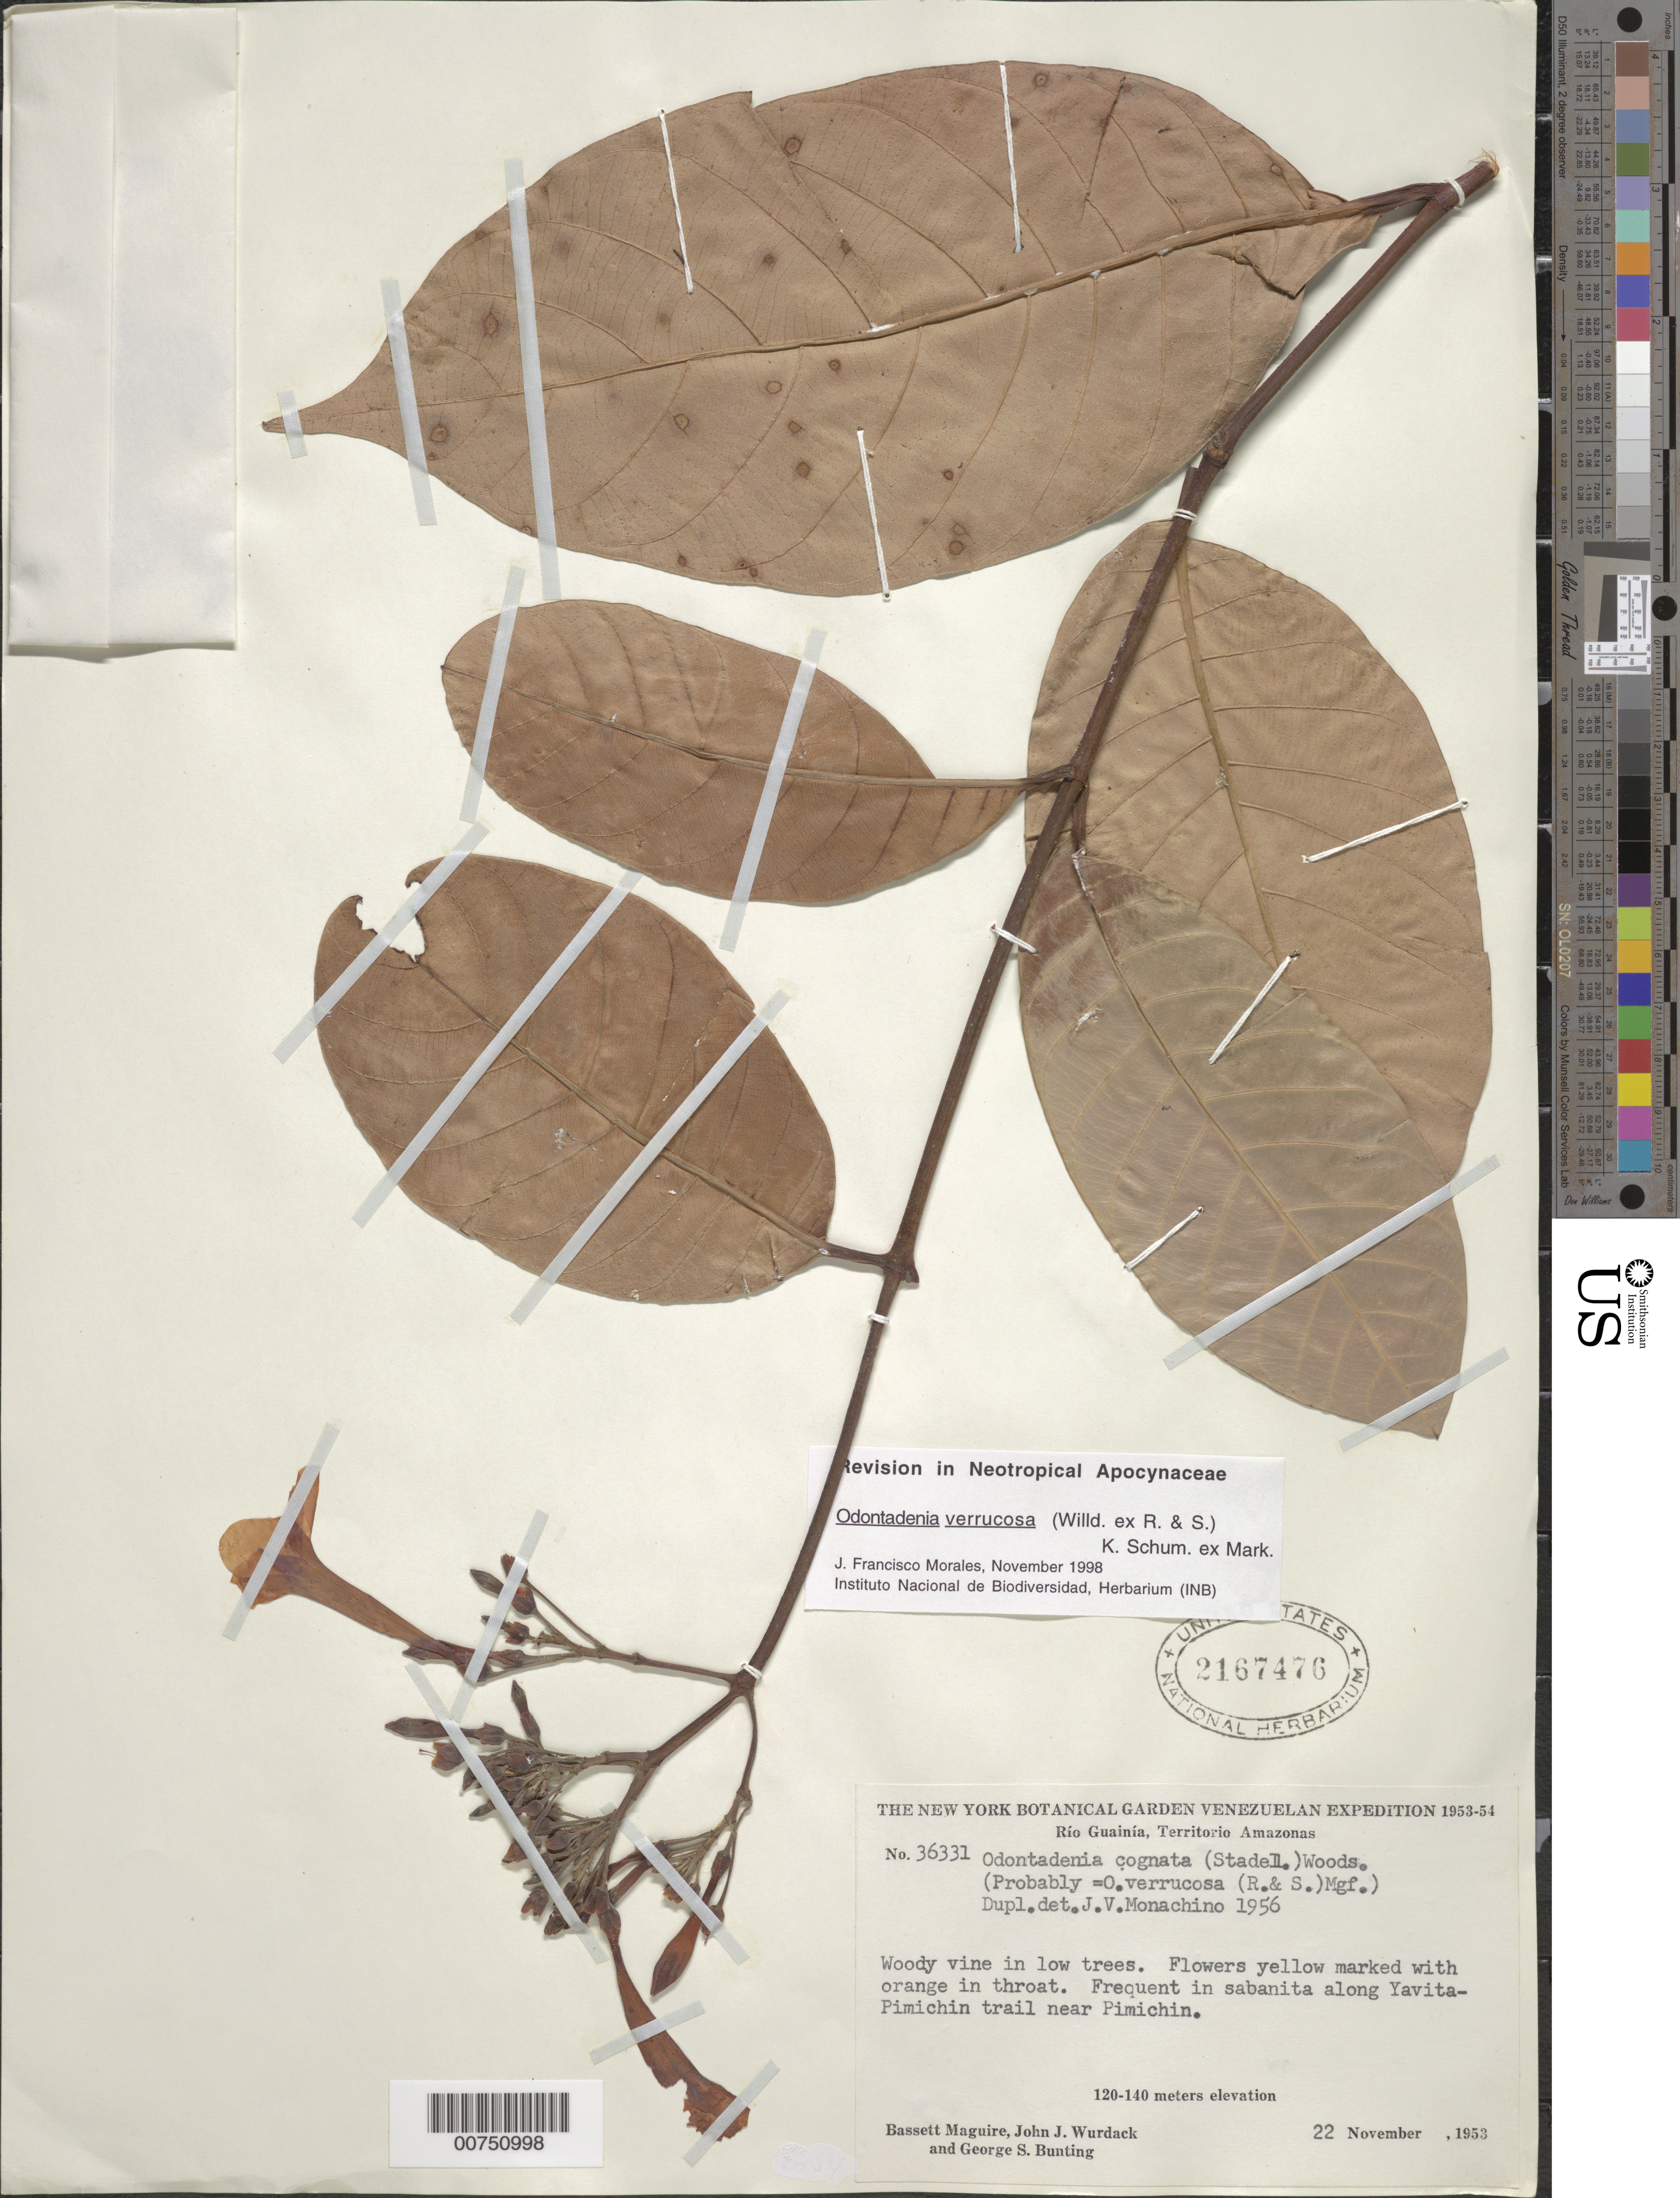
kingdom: Plantae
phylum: Tracheophyta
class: Magnoliopsida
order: Gentianales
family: Apocynaceae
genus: Odontadenia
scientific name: Odontadenia verrucosa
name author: (Willd. ex Roem. & Schult.) K. Schum. ex Markgr.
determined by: Morales, J. F.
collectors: B. Maguire, J. J. Wurdack & G. S. Bunting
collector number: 36331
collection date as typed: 22-Nov-53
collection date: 1953-11-22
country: Venezuela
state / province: Amazonas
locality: Yavita-Pimichin trail, near Pimichín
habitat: Sabanita along trail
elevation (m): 120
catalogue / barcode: US 2167476